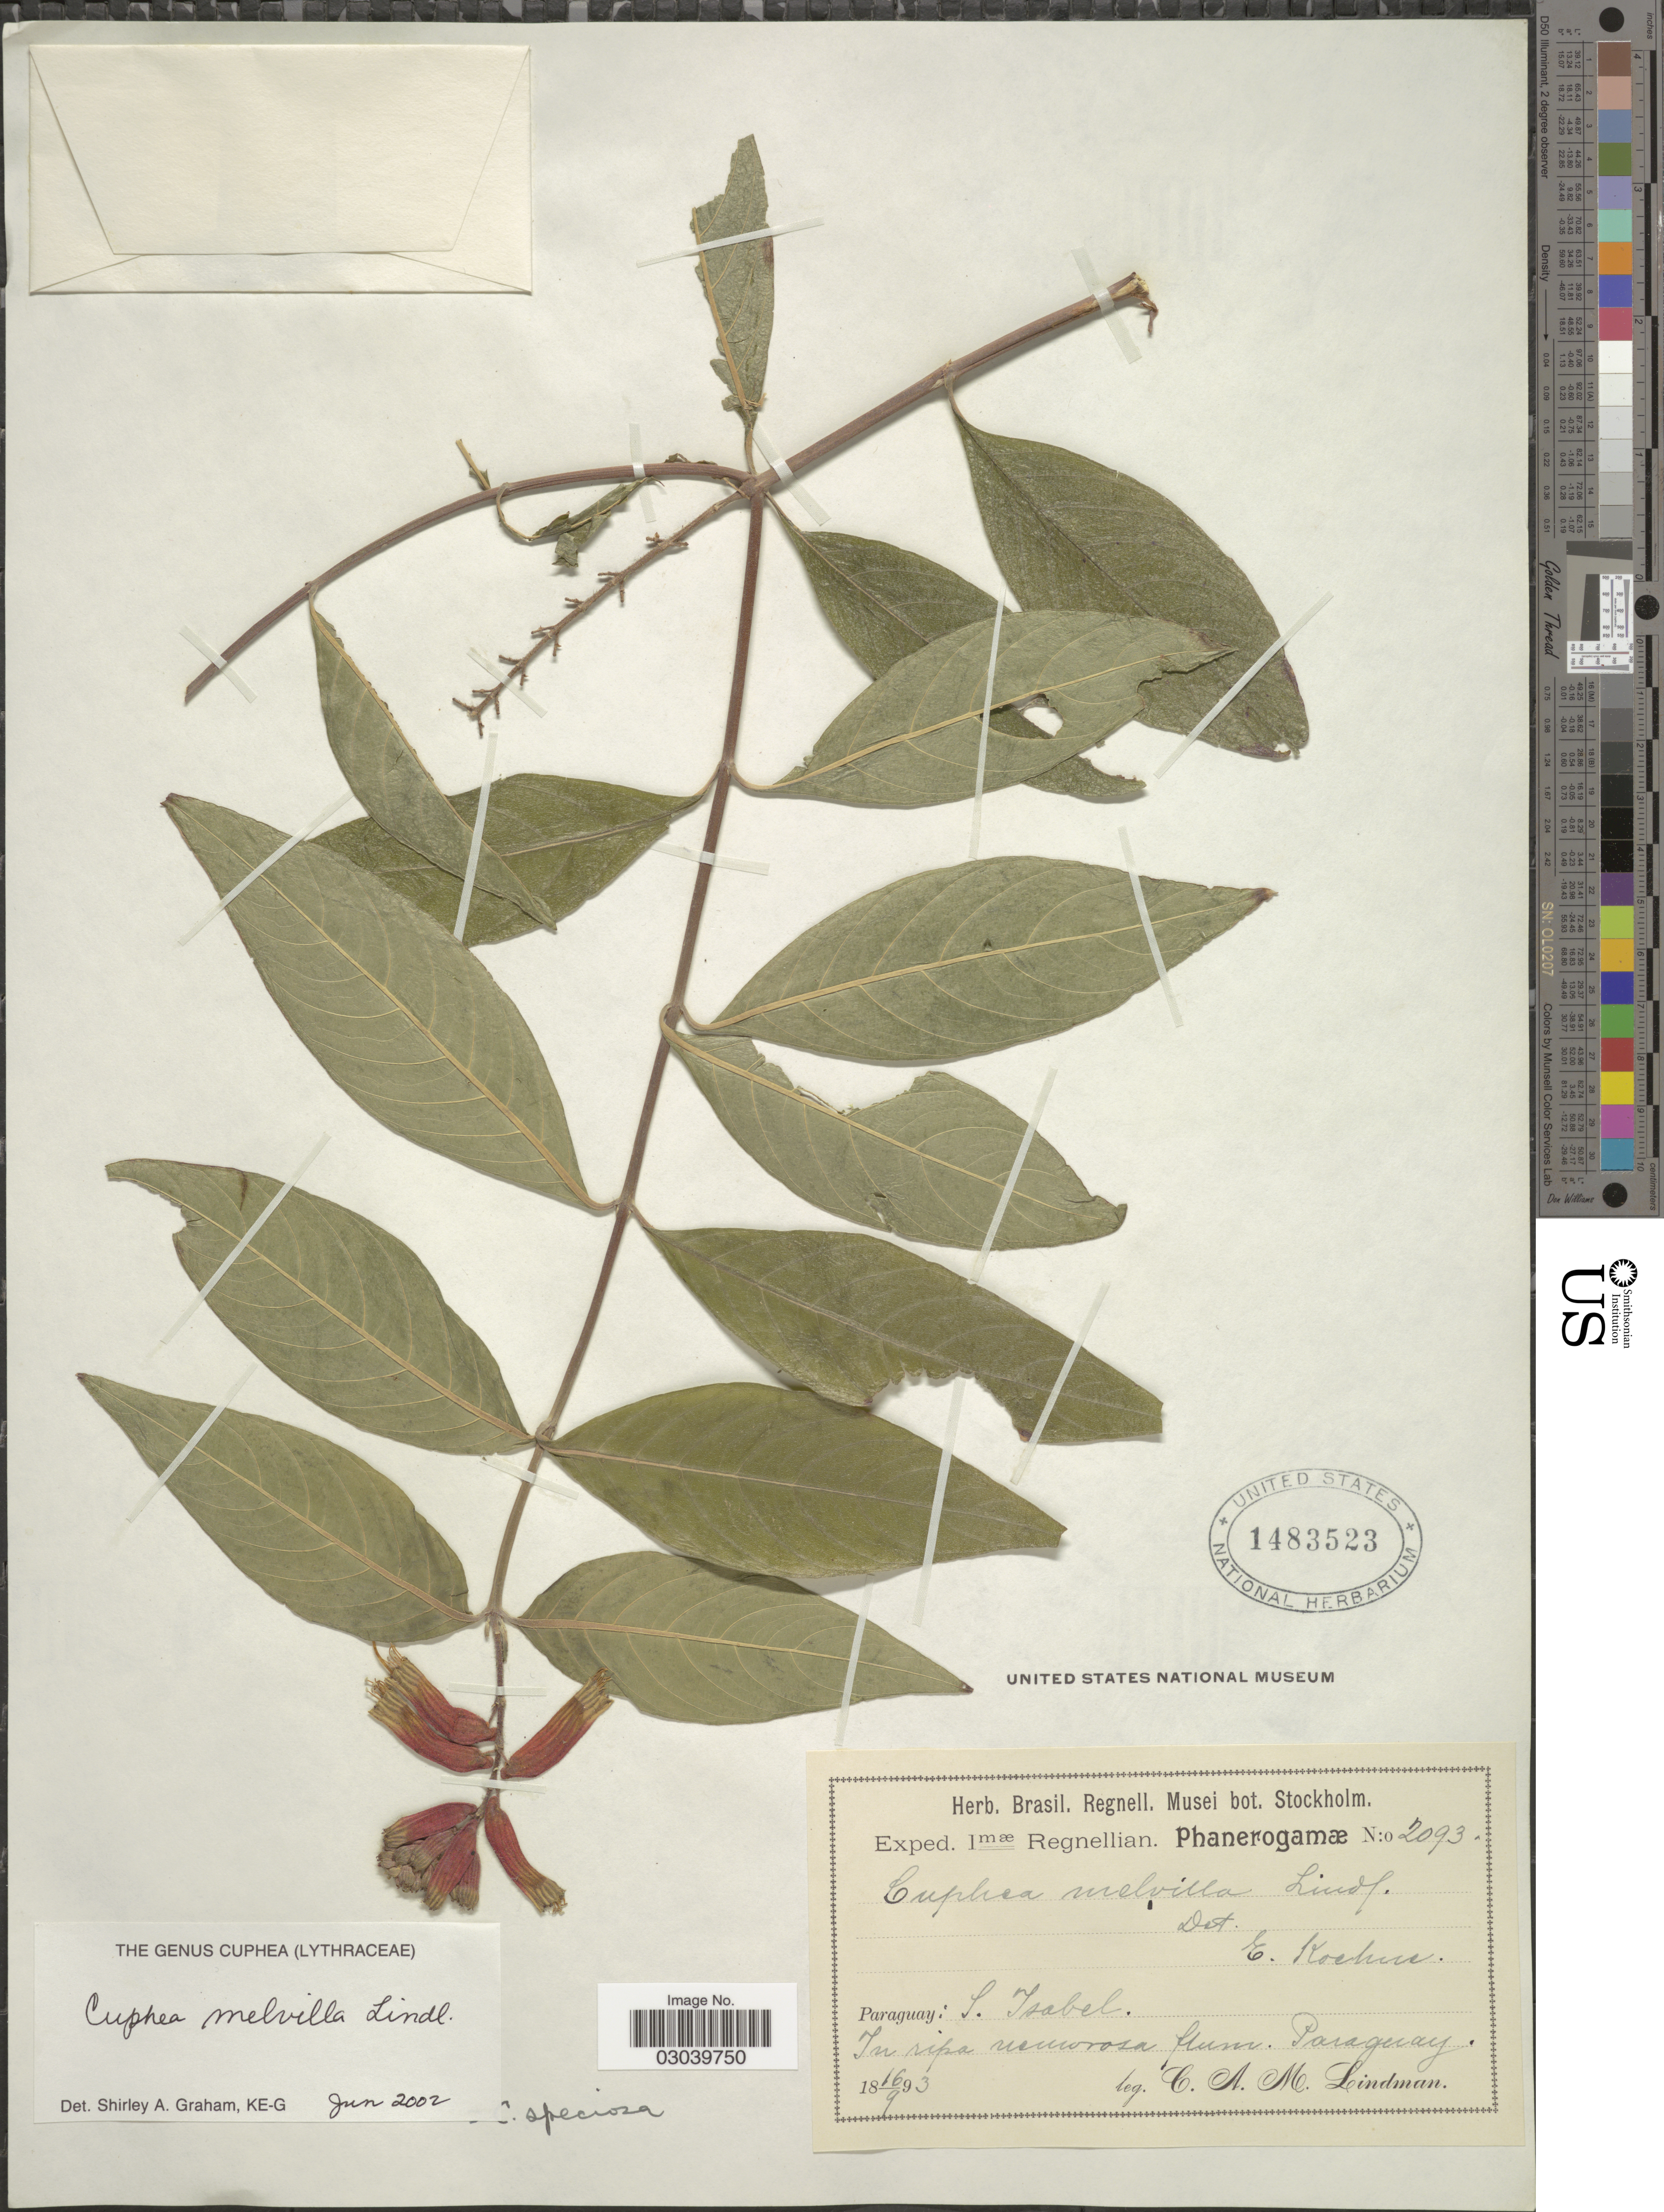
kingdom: Plantae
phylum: Tracheophyta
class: Magnoliopsida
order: Myrtales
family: Lythraceae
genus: Cuphea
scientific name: Cuphea melvilla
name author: Lindl.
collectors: C. Lindman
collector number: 2093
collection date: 1893-09-16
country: Paraguay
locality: S. Isabel. In ripa nemorosa flum. Paraguay.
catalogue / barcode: US 1483523